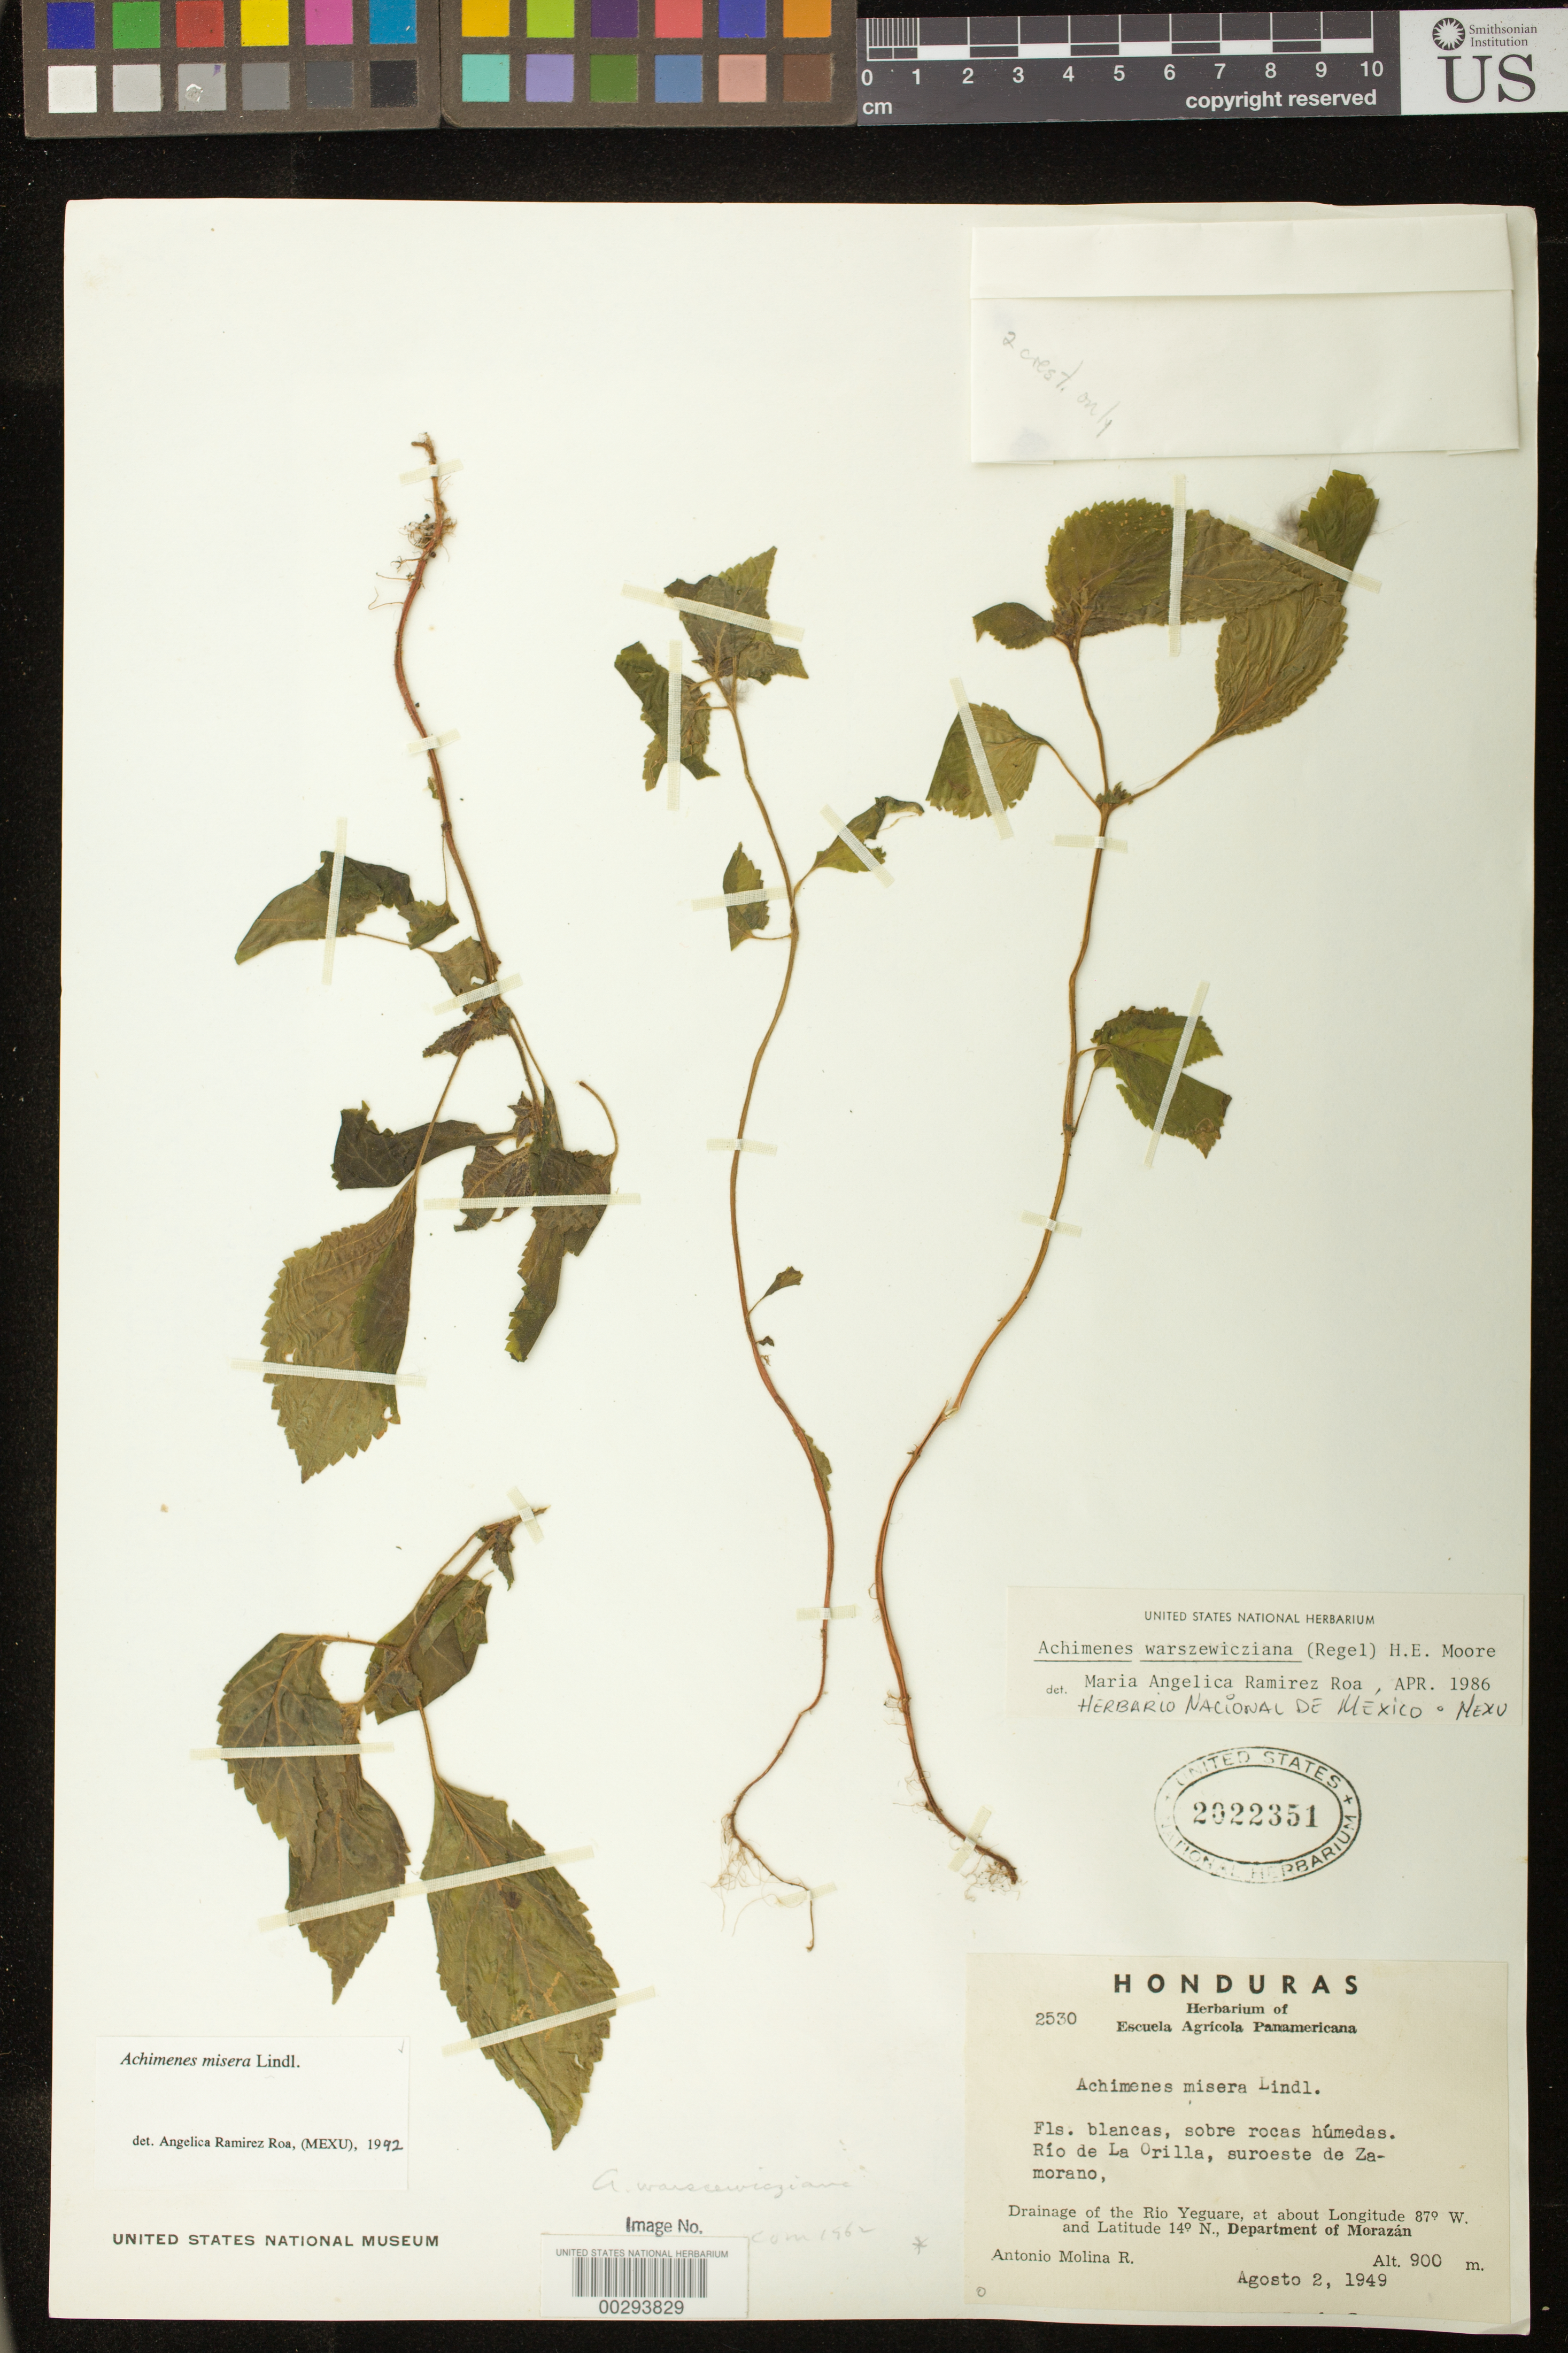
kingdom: Plantae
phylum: Tracheophyta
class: Magnoliopsida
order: Lamiales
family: Gesneriaceae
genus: Achimenes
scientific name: Achimenes misera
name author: Lindl.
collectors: A. Molina R.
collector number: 2530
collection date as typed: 02 Aug 1949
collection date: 1949-08-02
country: Honduras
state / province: Fco. Morazán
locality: Drainage of the Rio Yeguare, Río de La Orilla, suroeste de Zamorano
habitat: Sobre rocas humedas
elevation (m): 900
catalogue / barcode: US 2022351